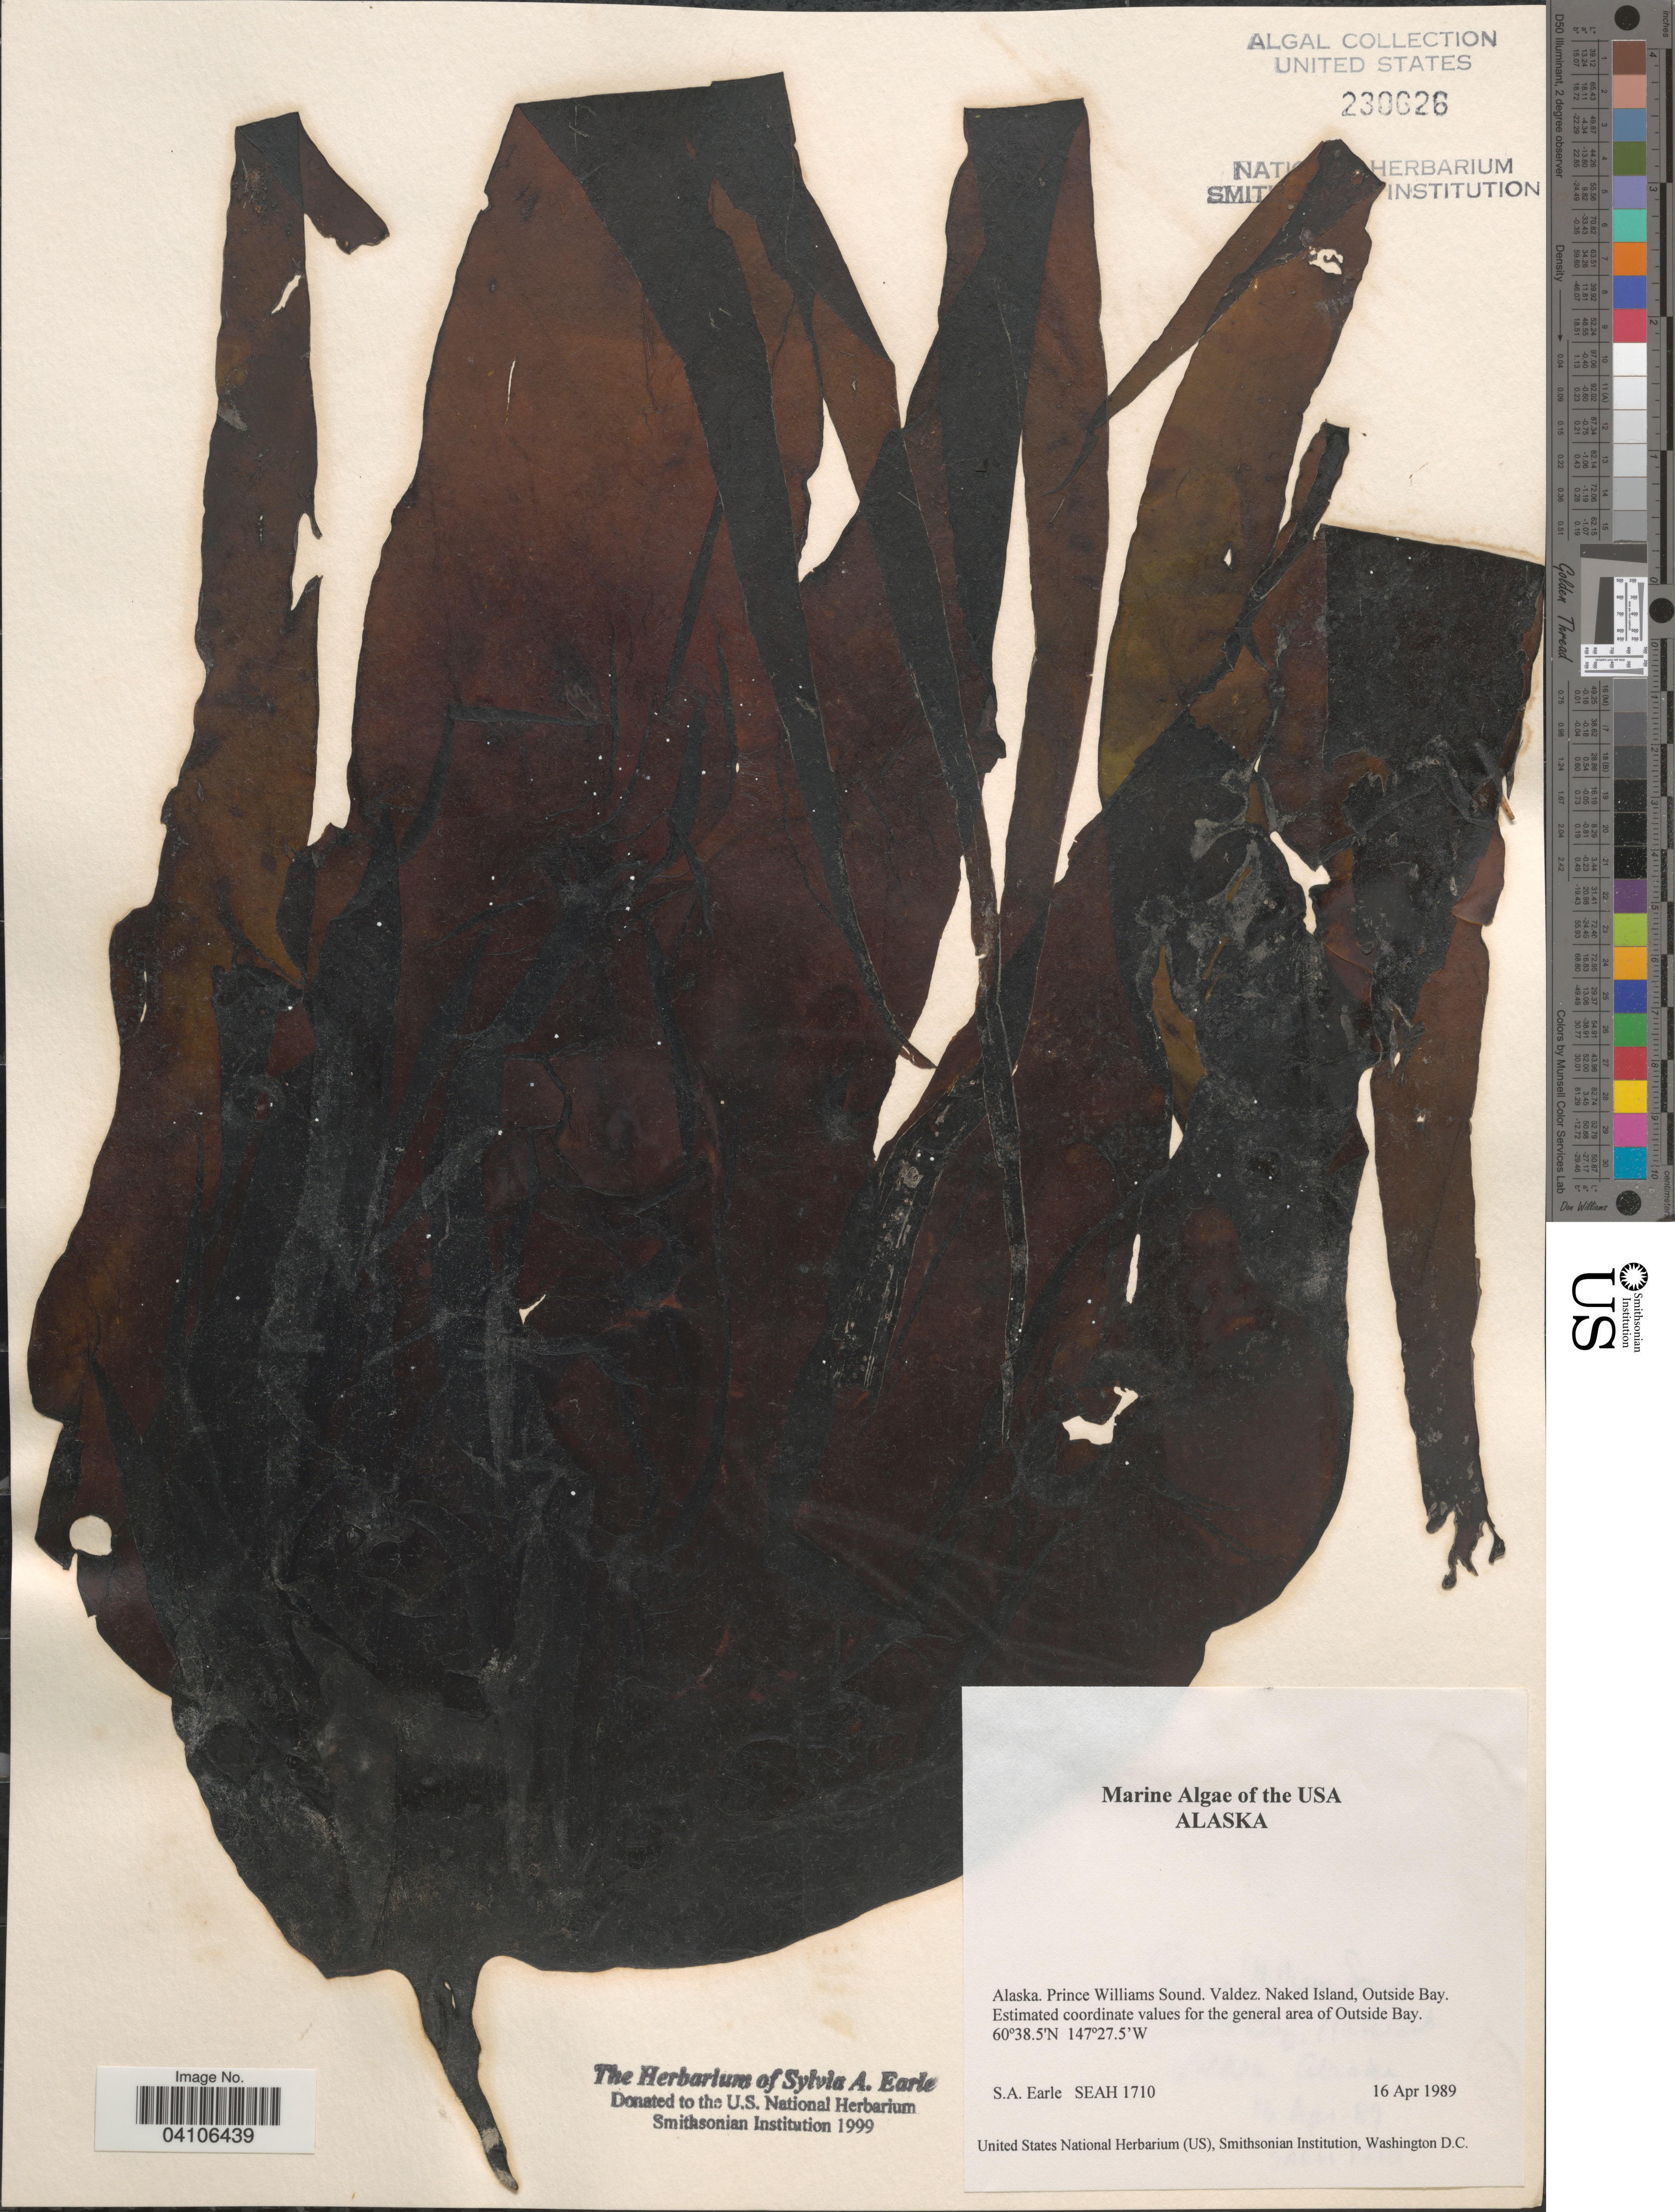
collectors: S. A. Earle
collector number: SEAH1710?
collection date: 1989-04-16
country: United States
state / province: Alaska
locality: Prince Williams Sound. Valdez. Naked Island, Outside Bay. Estimated coordinate values for the general area of Outside Bay.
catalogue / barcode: US 230626